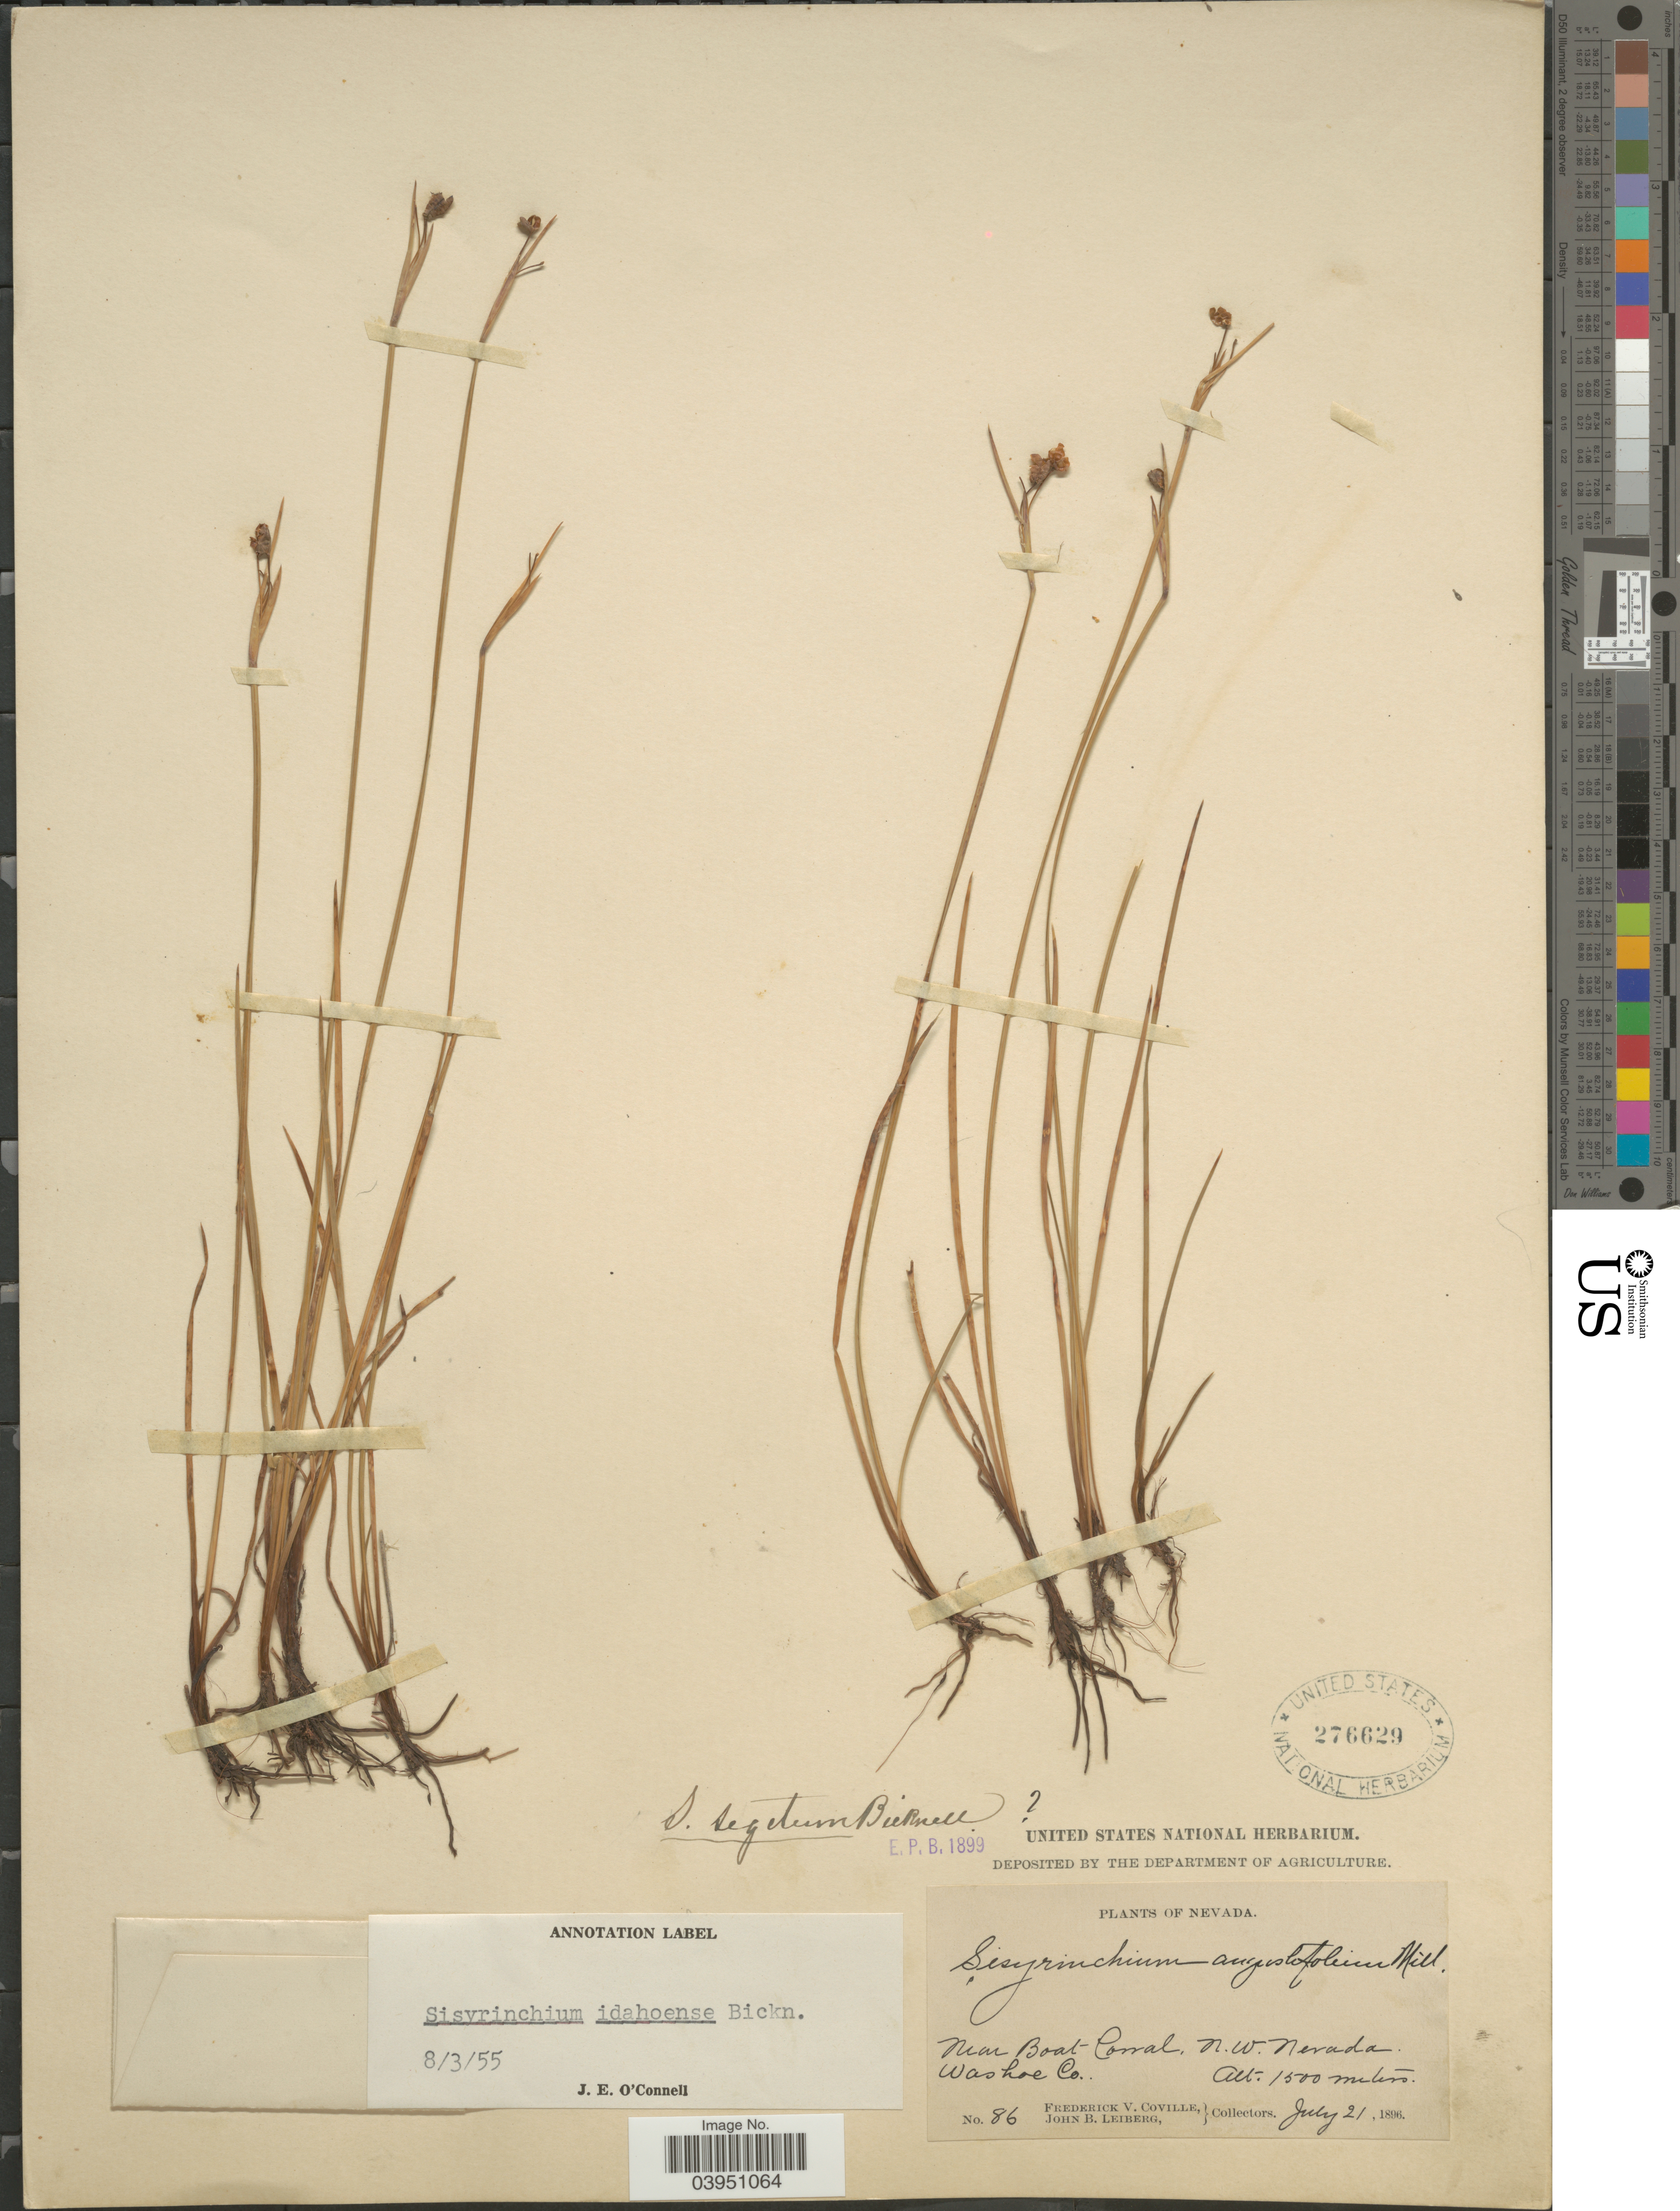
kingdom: Plantae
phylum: Tracheophyta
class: Liliopsida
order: Asparagales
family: Iridaceae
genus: Sisyrinchium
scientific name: Sisyrinchium idahoense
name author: E.P. Bicknell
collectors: F. V. Coville & J. B. Leiberg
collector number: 86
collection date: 1896-07-21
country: United States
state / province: Nevada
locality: Near Boat Corral, N. W. Nevada. Washoe Co.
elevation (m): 1500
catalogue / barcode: US 276629